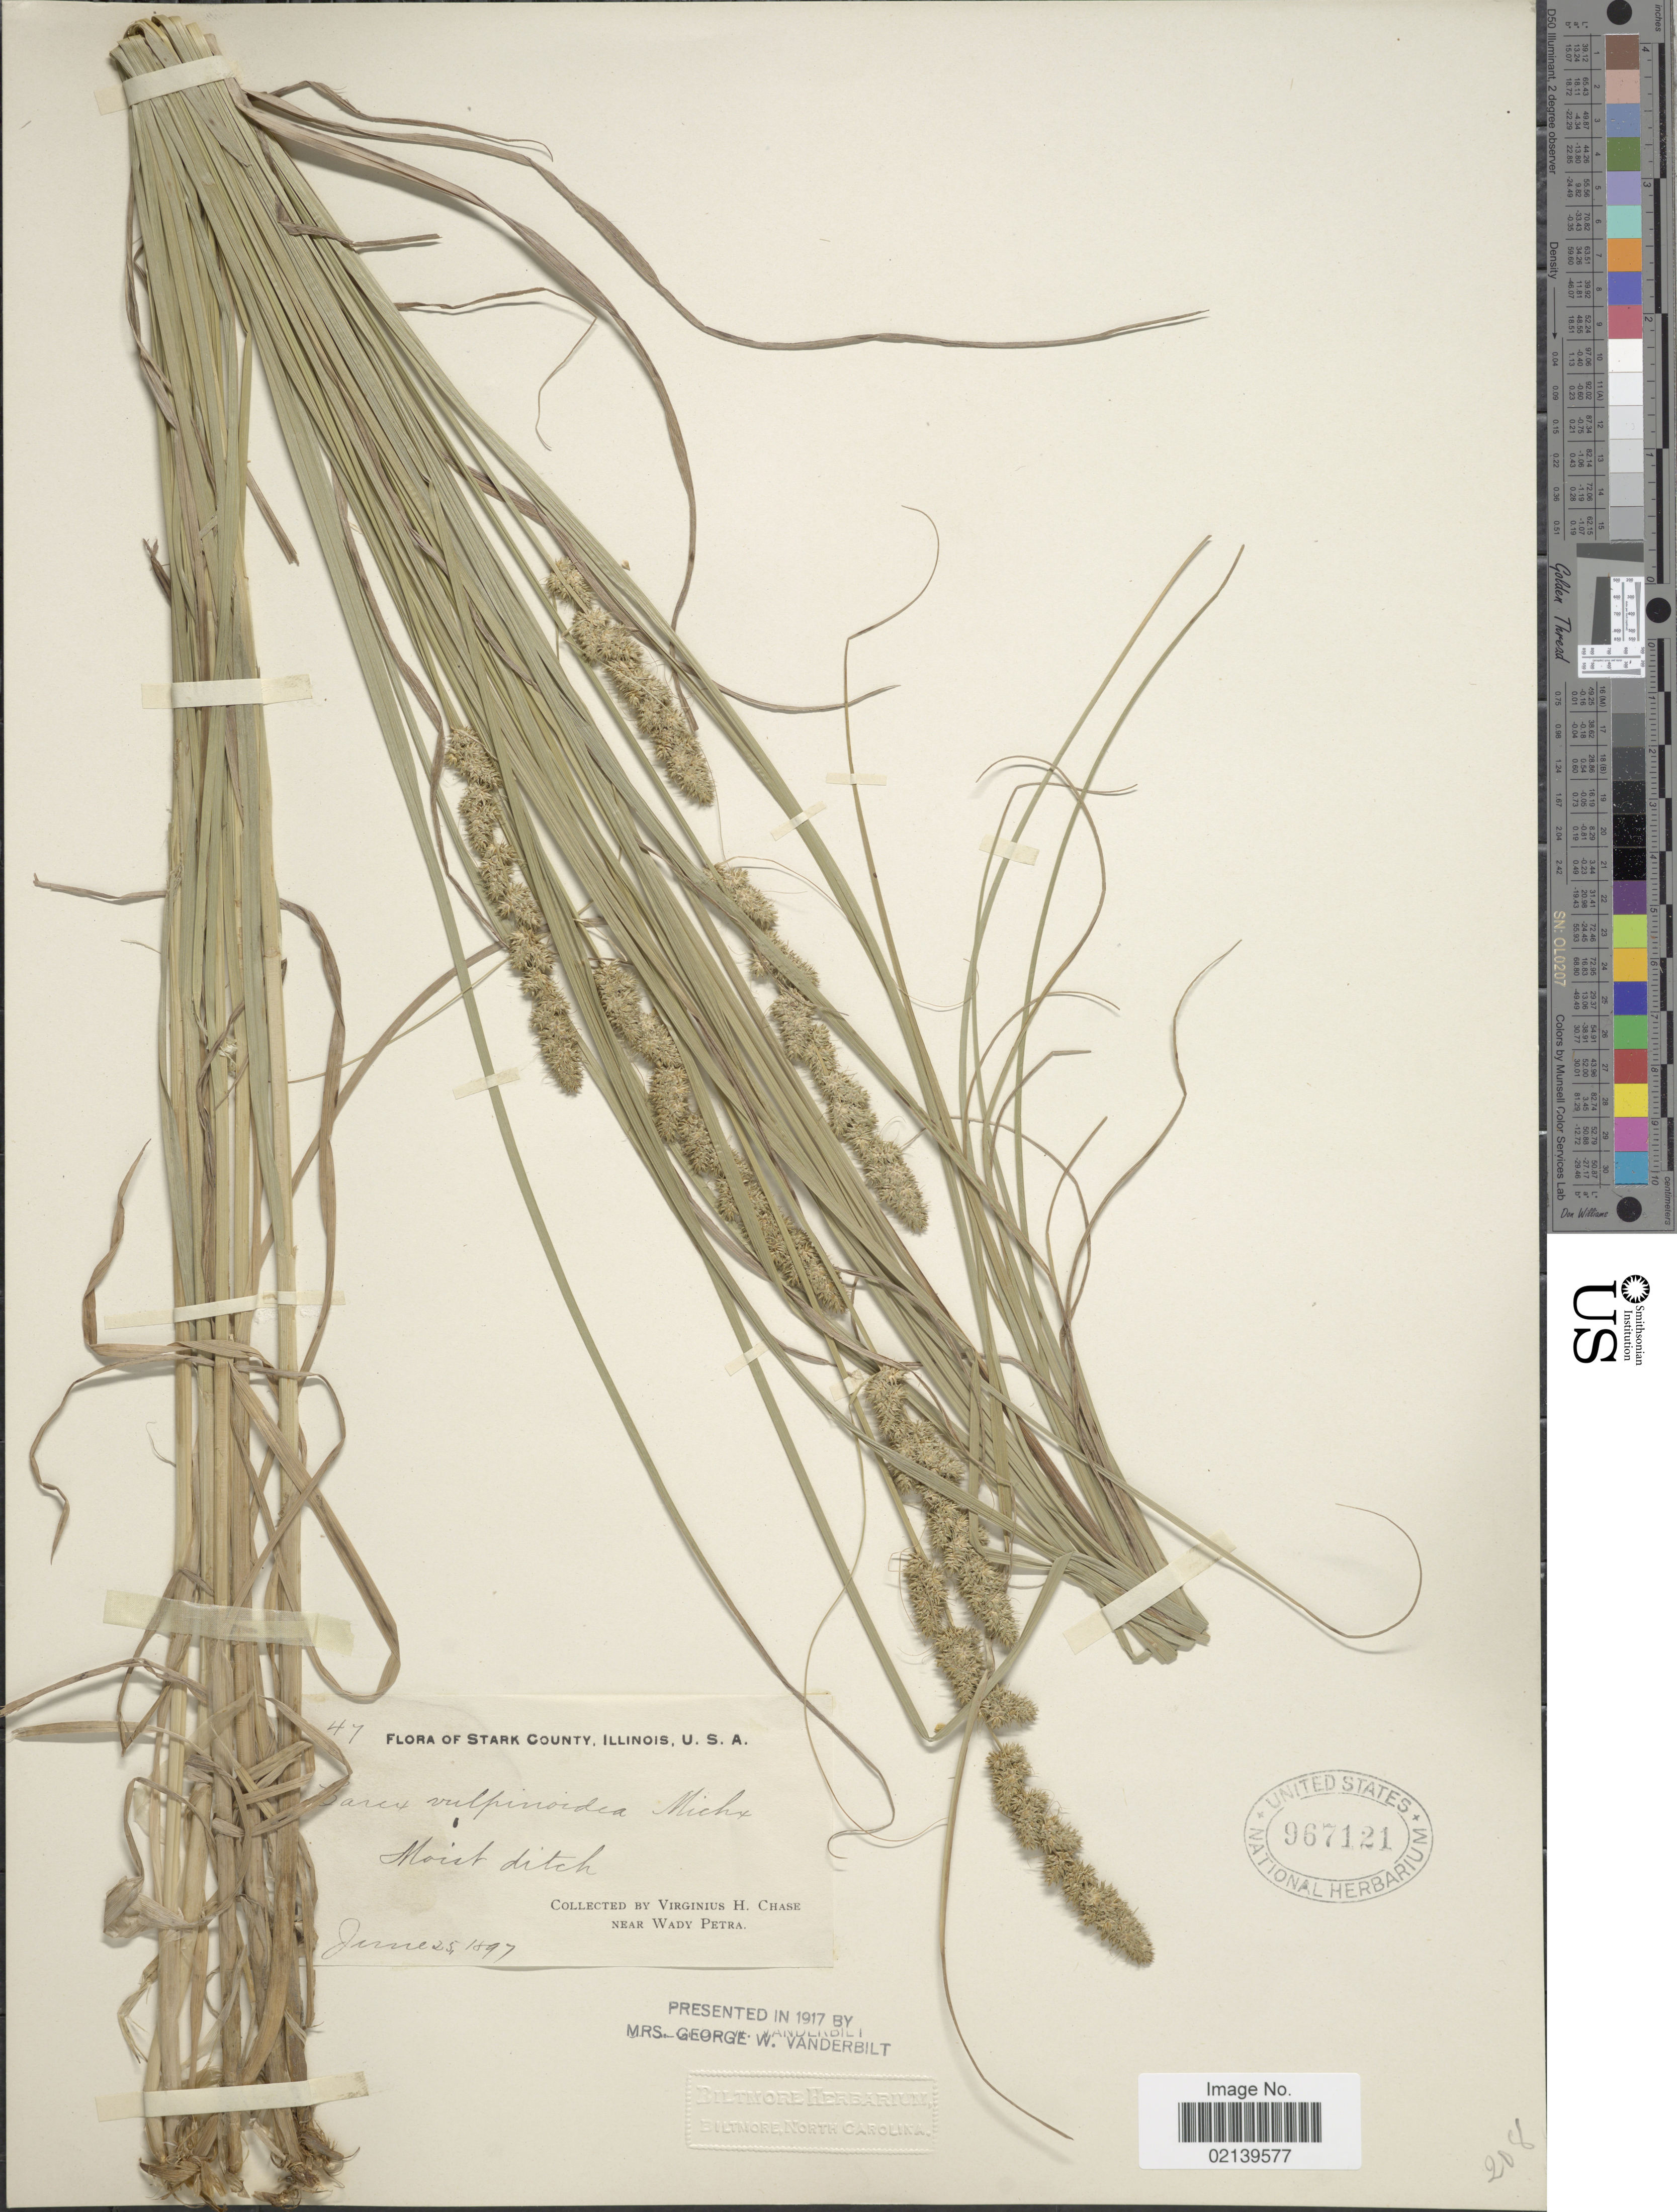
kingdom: Plantae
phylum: Tracheophyta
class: Liliopsida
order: Poales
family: Cyperaceae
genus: Carex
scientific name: Carex vulpinoidea Michx.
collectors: V. H. Chase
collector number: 47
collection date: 1897-06-25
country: United States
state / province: Illinois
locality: Stark County, near Wady Petra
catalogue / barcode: US 967121